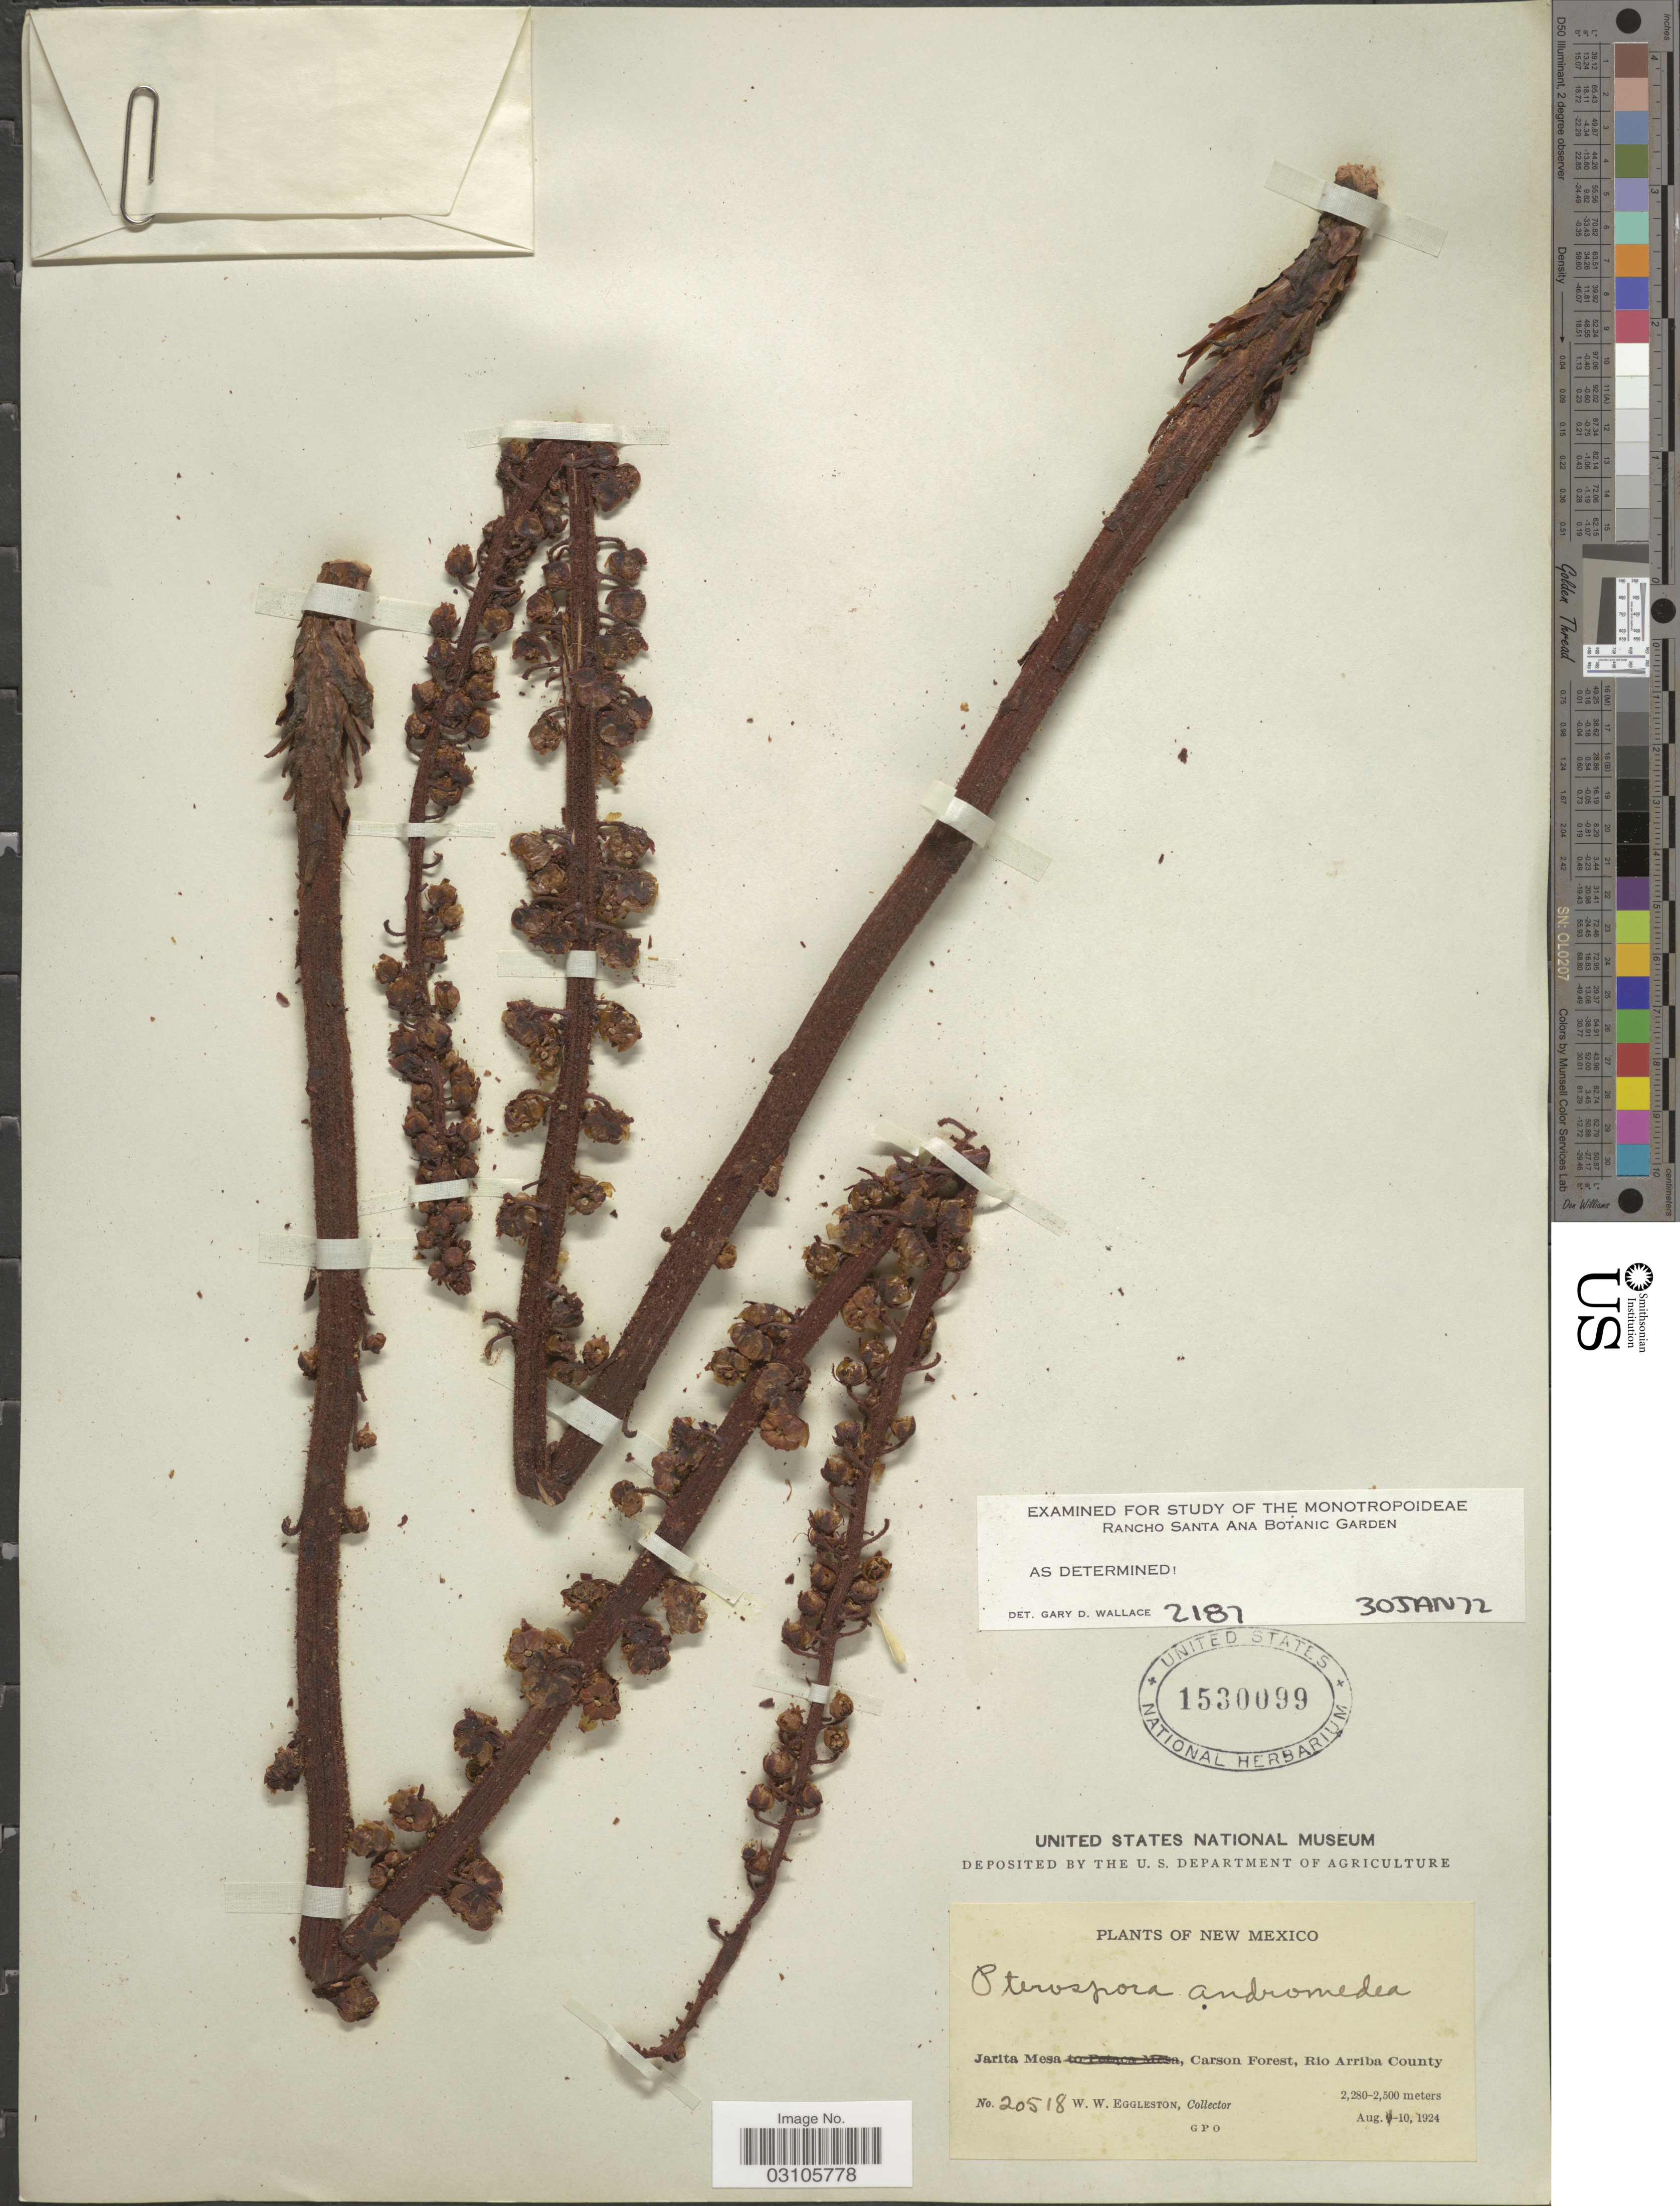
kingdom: Plantae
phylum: Tracheophyta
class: Magnoliopsida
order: Ericales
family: Ericaceae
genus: Pterospora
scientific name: Pterospora andromedea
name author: Nutt.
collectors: W. W. Eggleston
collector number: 20518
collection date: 1924-08-10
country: United States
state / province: New Mexico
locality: Jarita Mesa, Carson Forest, Rio Arriba County.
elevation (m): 2280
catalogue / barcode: US 1530099